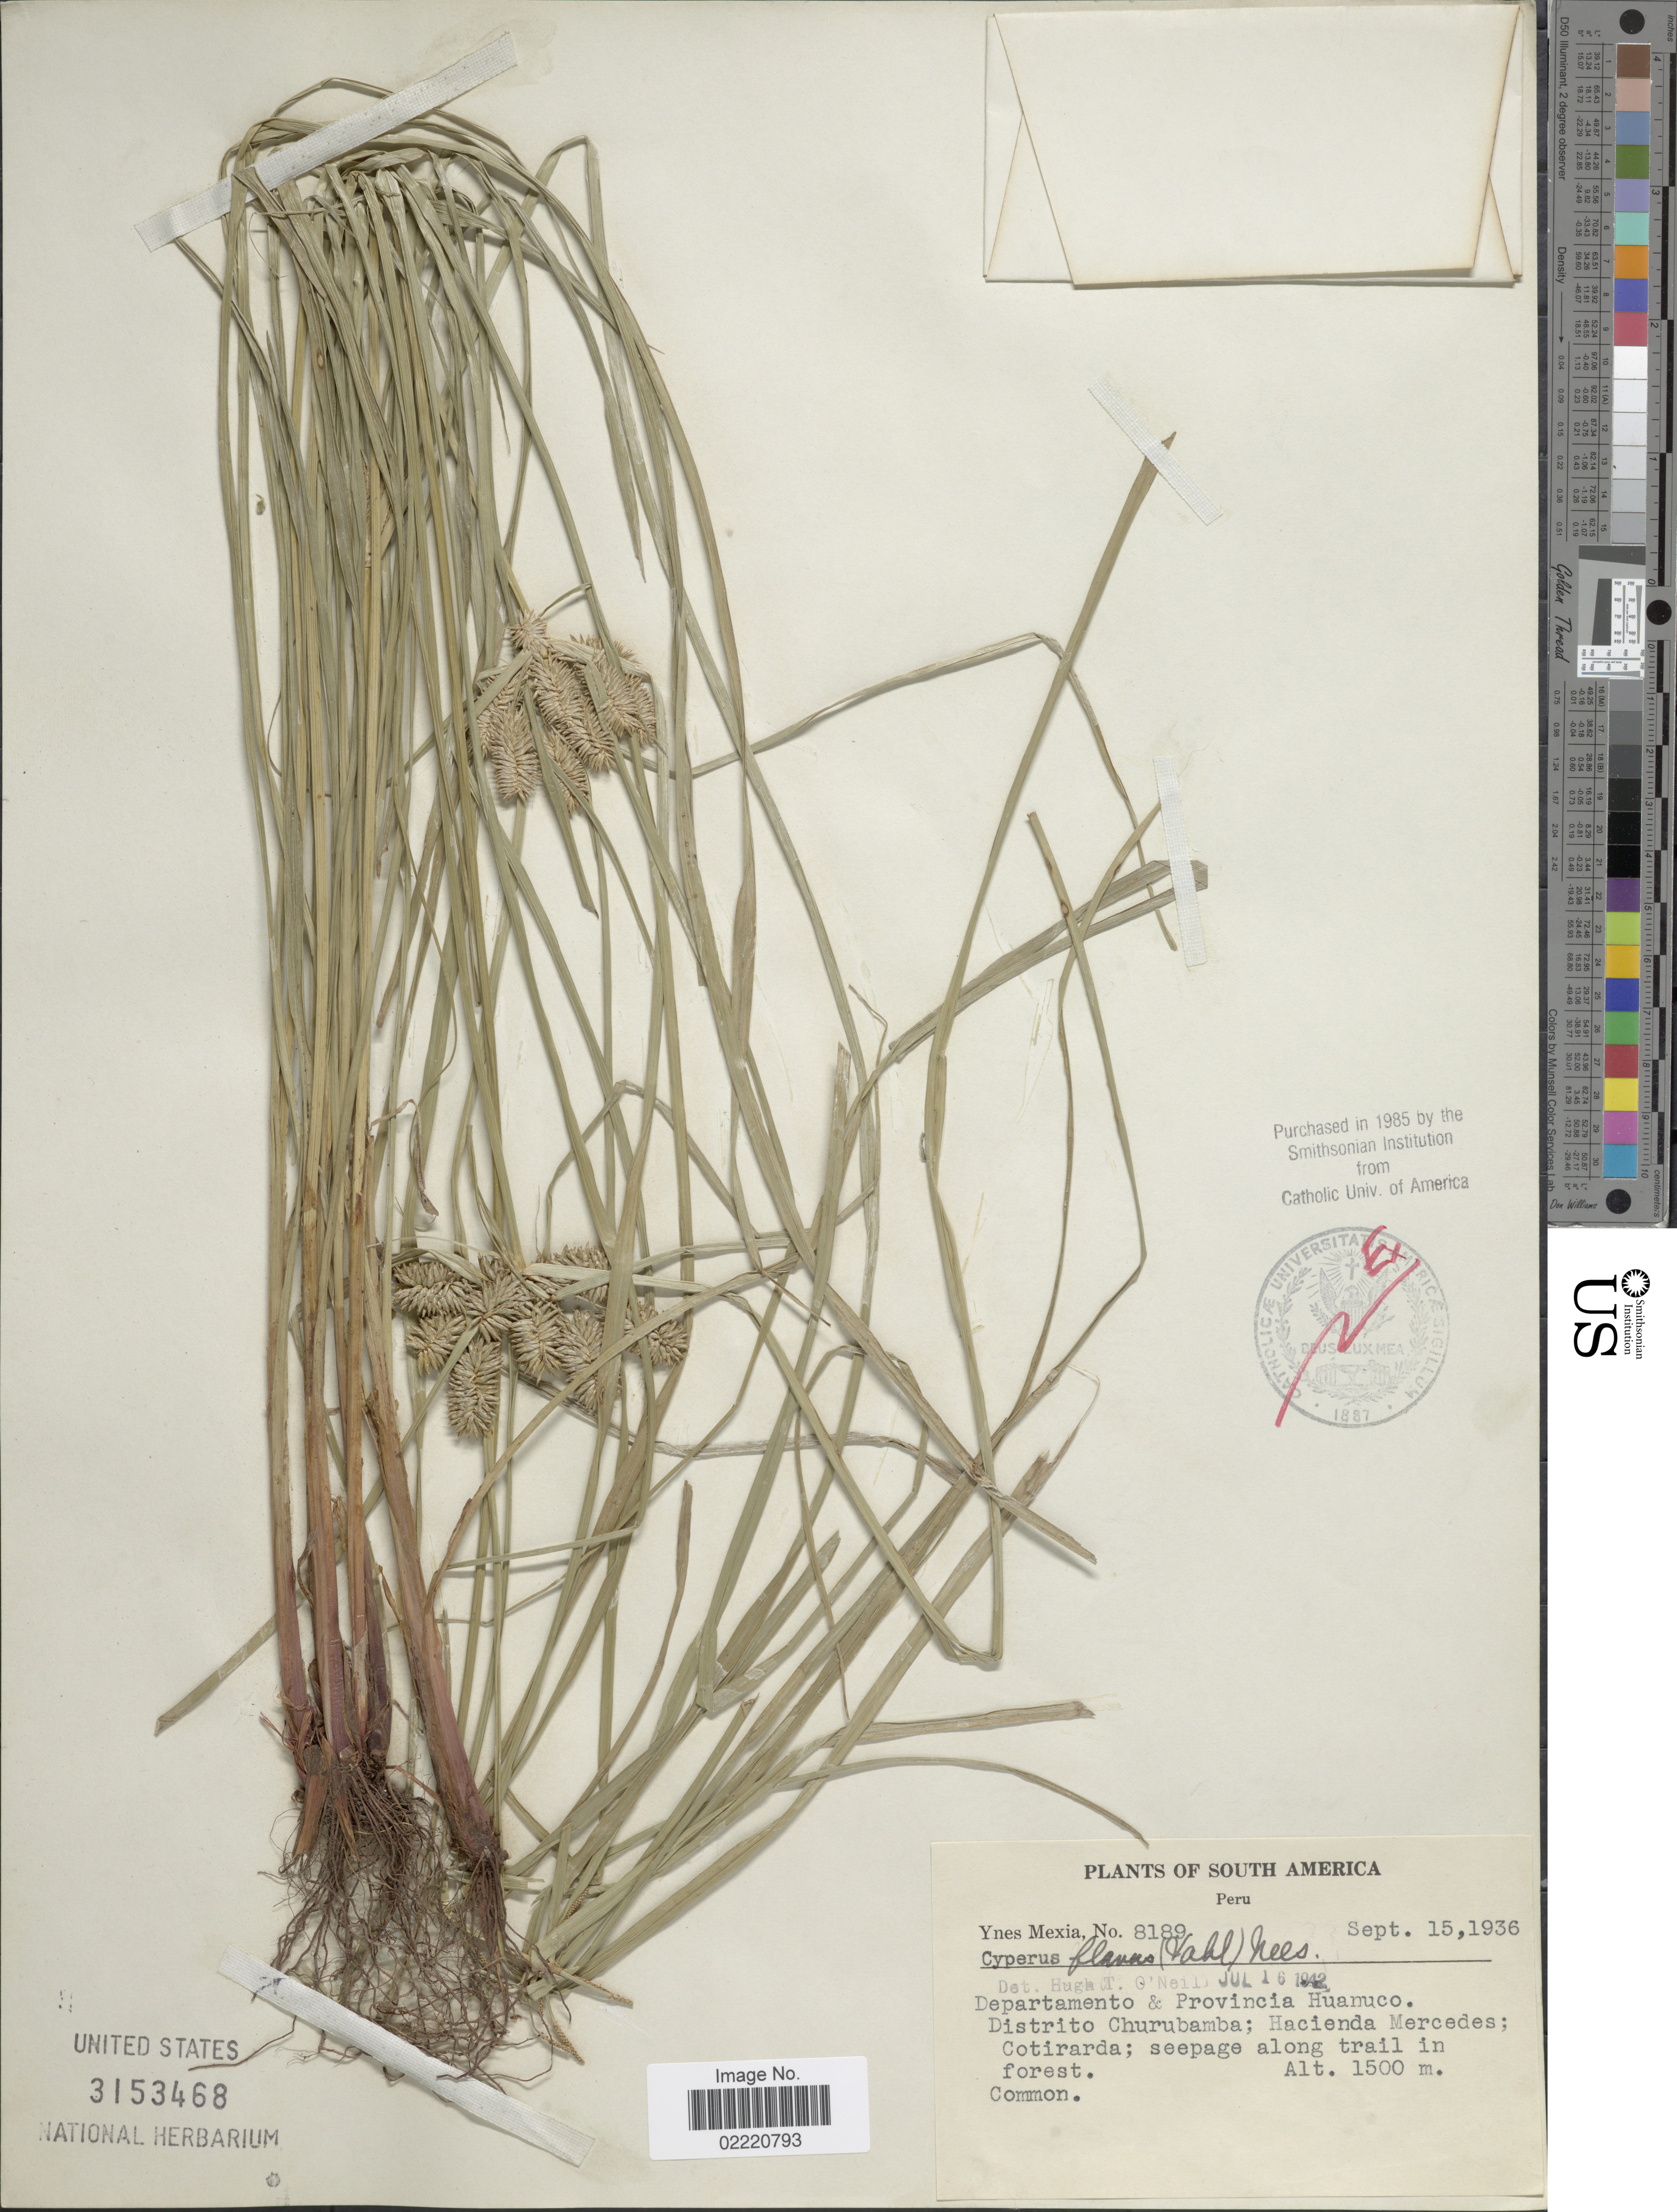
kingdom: Plantae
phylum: Tracheophyta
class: Liliopsida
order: Poales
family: Cyperaceae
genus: Cyperus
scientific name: Cyperus aggregatus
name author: (Willd.) Endl.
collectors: Y. Mexia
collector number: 8189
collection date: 1936-09-15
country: Peru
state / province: Huánuco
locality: Departamento & Provincia Huanuco, Distrito Churubamba, Hacienda Mercedes, Cotirarda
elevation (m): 1500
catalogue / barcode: US 3153468